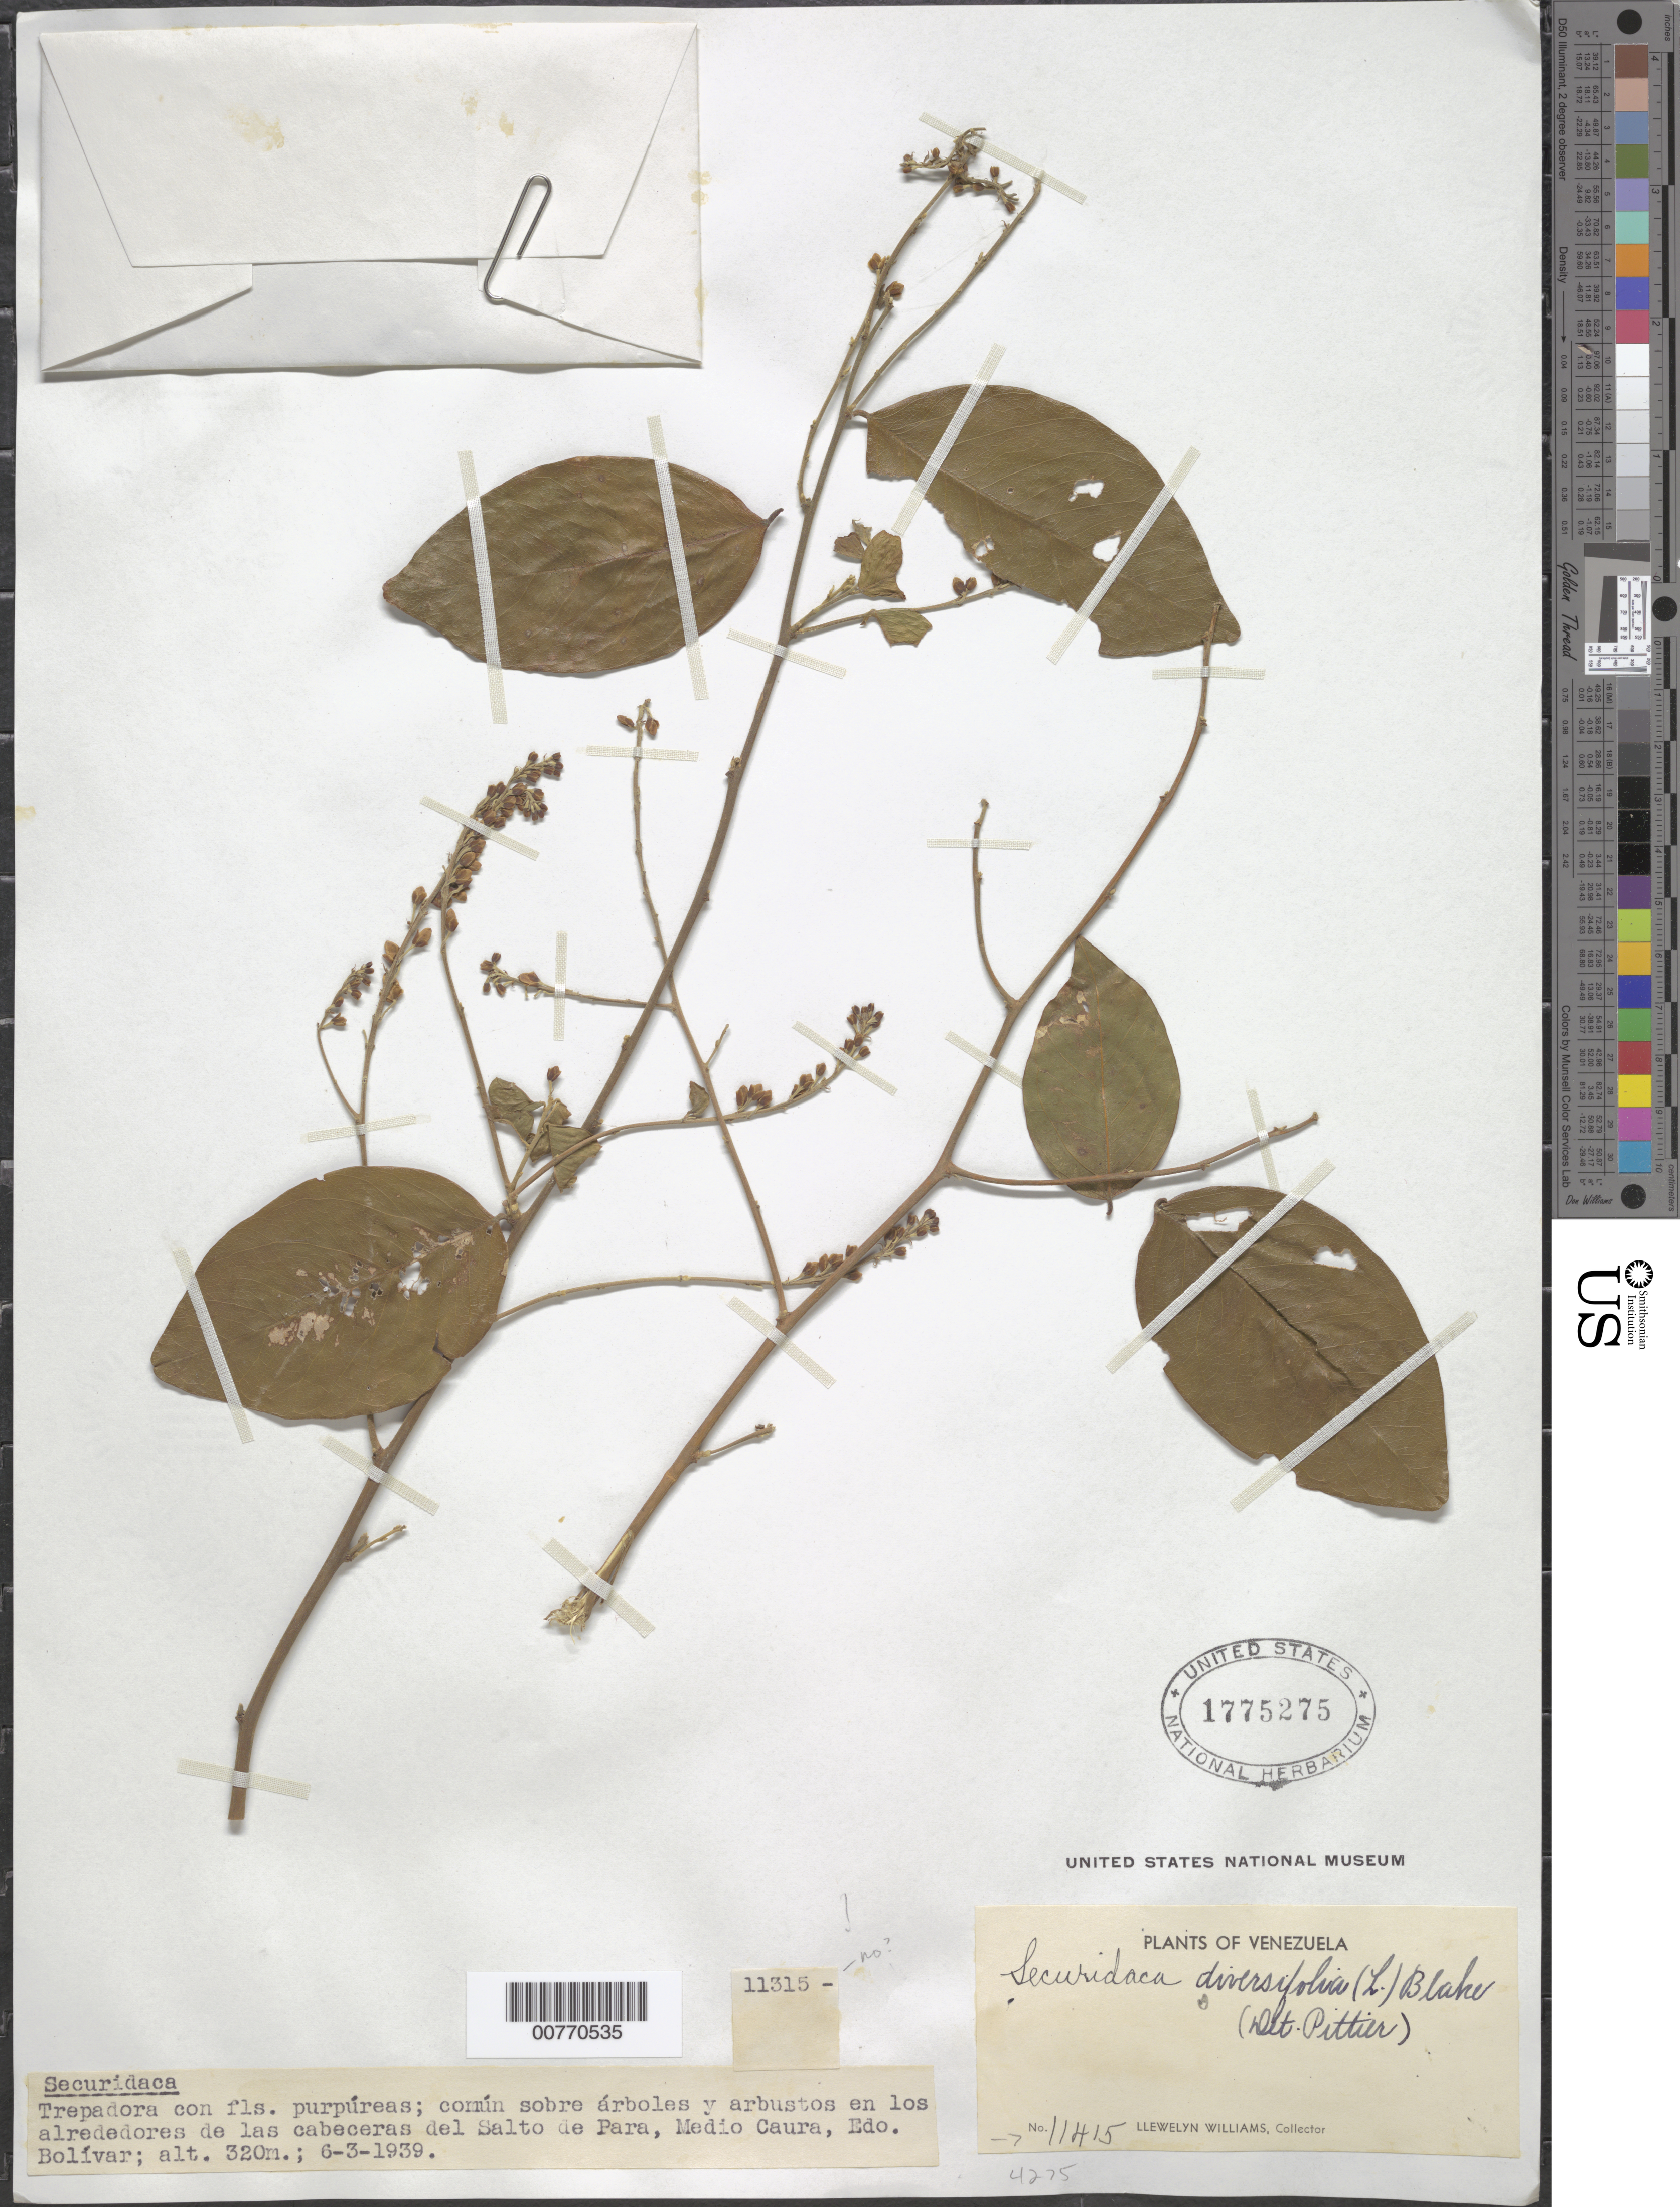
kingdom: Plantae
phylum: Tracheophyta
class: Magnoliopsida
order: Fabales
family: Polygalaceae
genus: Securidaca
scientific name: Securidaca diversifolia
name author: (L.) S.F. Blake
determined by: Pittier, Henri F.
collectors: Ll. Williams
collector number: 11415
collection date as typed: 6-Mar-39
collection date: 1939-03-06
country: Venezuela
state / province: Bolívar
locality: Salto de Para, Medio Caura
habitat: On shrubs, along river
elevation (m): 320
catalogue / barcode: US 1775275